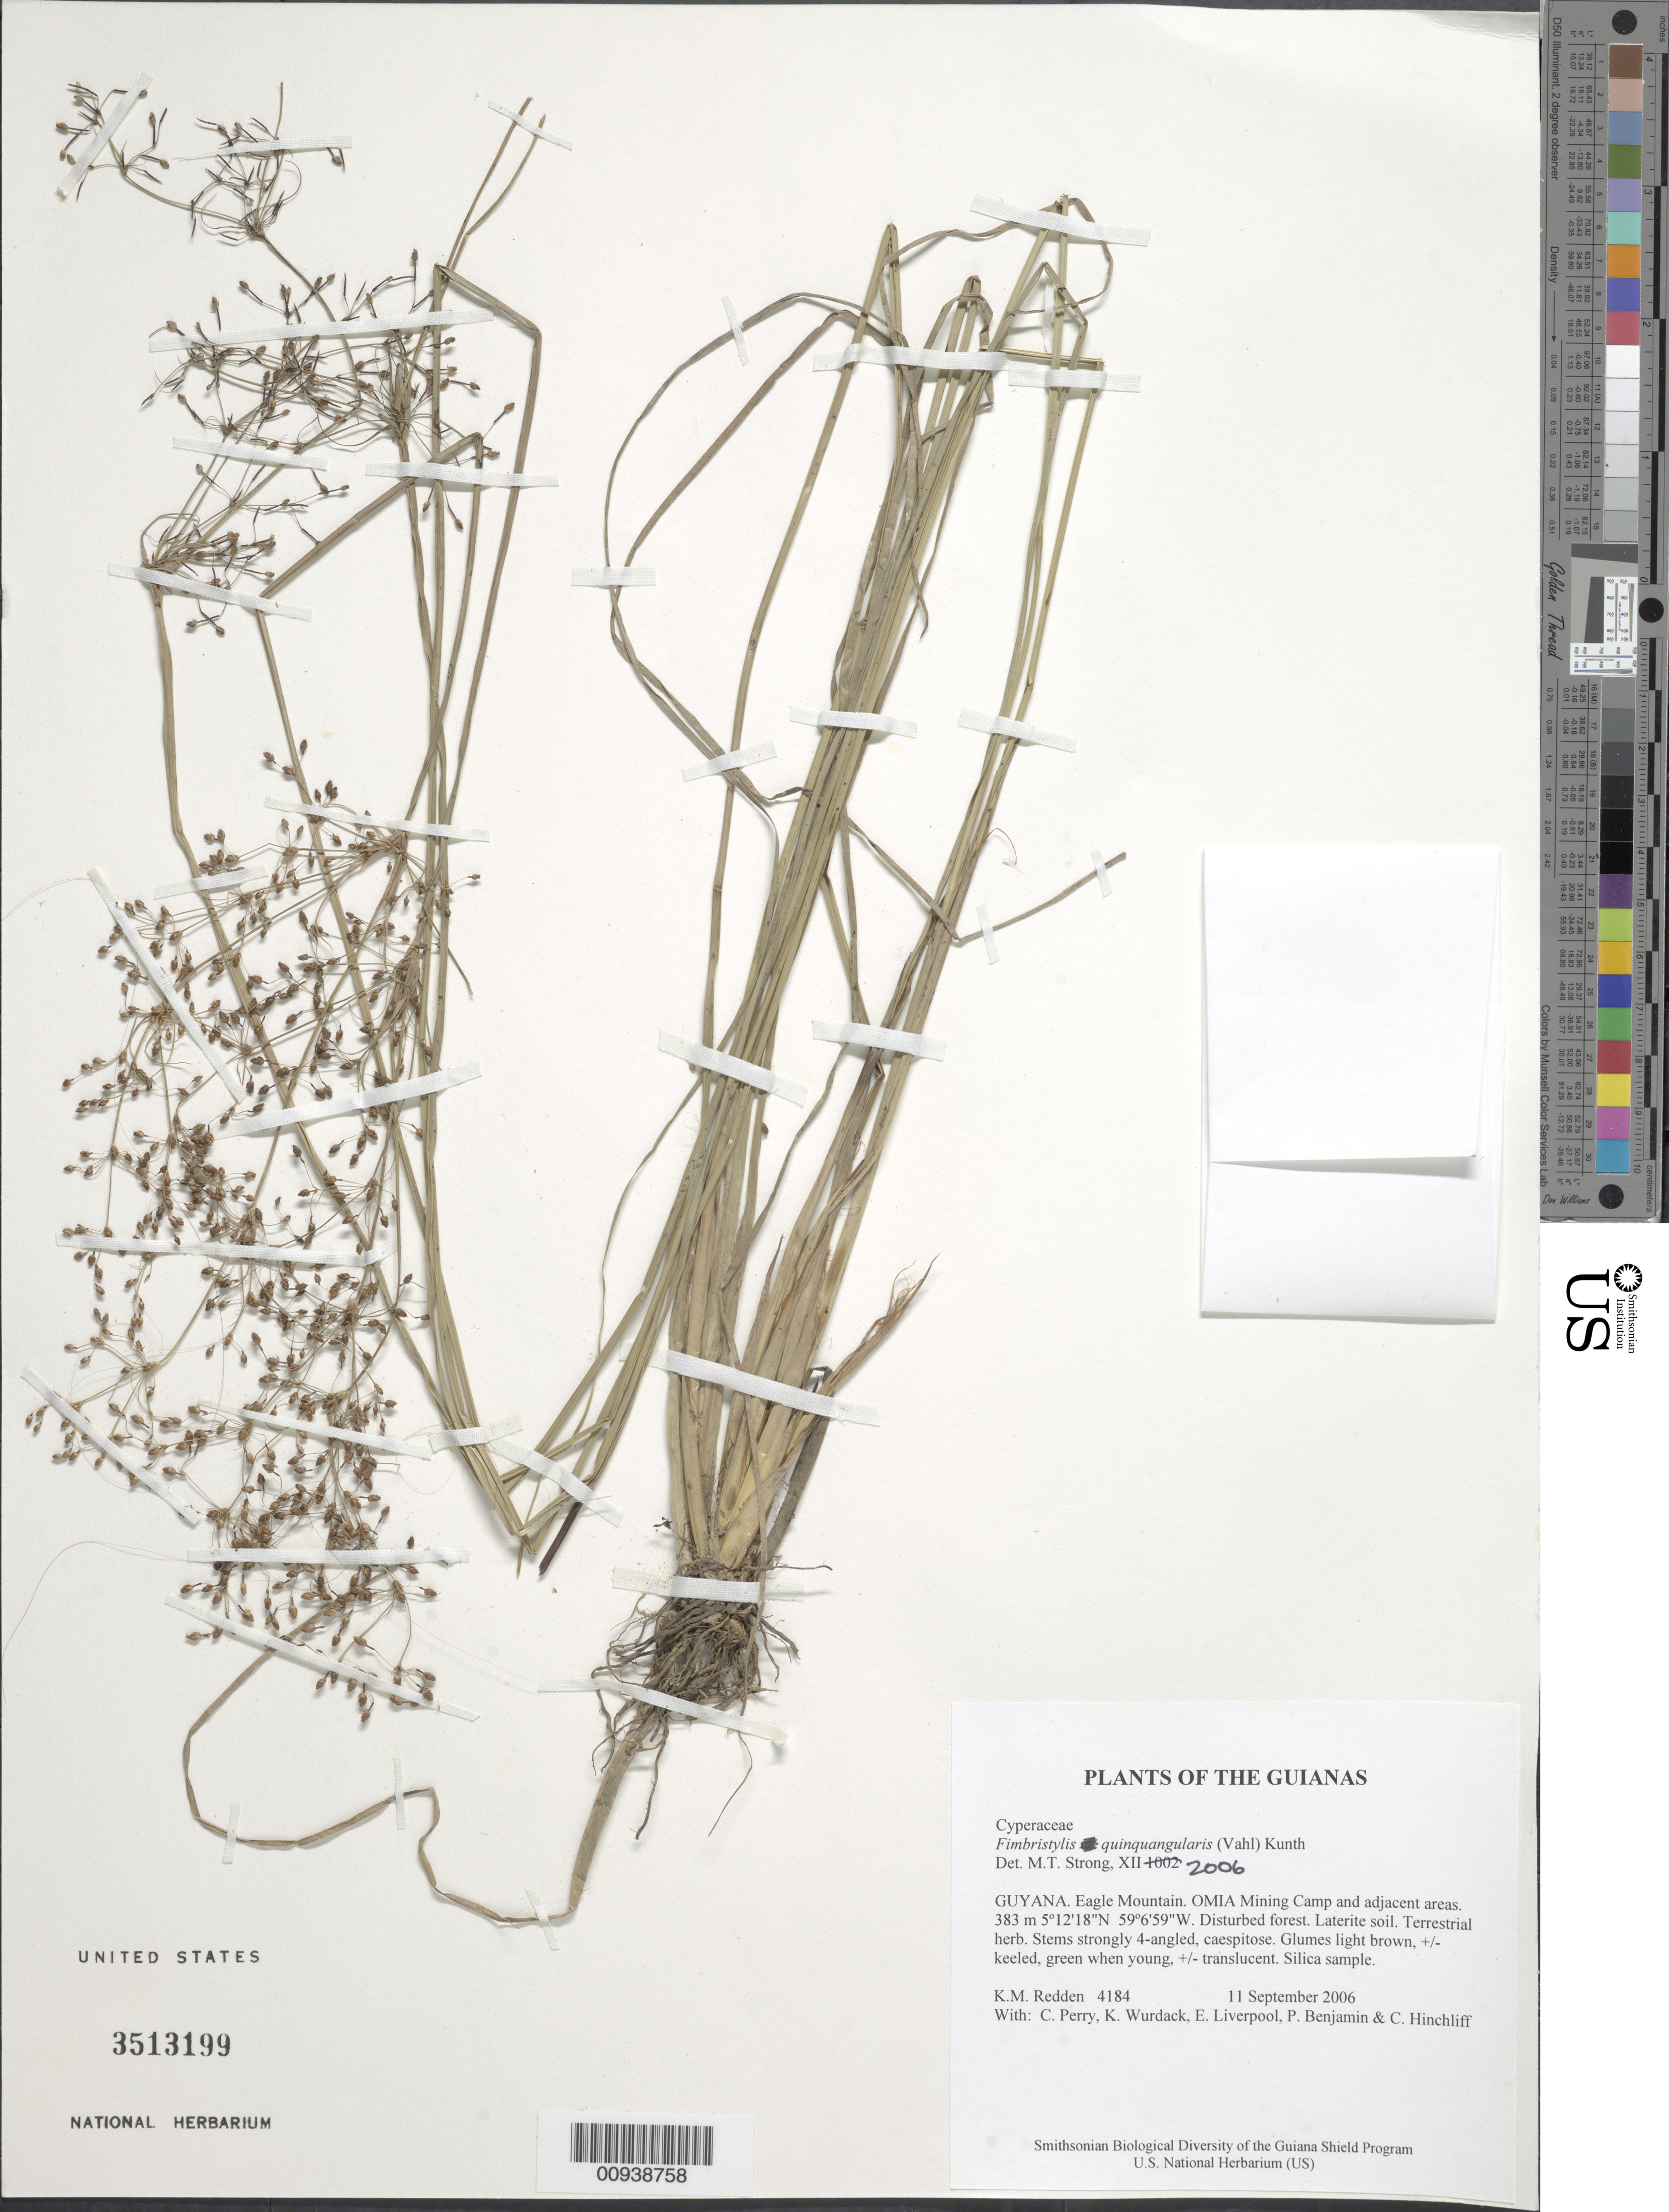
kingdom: Plantae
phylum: Tracheophyta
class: Liliopsida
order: Poales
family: Cyperaceae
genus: Fimbristylis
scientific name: Fimbristylis quinquangularis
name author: (Vahl) Kunth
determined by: Strong, M. T., (US), Smithsonian Institution - National Museum of Natural History (UNITED STATES)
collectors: K. M. Redden, C. Perry, K. Wurdack, E. Liverpool, P. Benjamin & C. E. Hinchliff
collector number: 4184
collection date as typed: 11 September 2006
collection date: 2006-09-11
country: Guyana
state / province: Potaro-Siparuni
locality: Eagle Mountain. OMIA Mining Camp and adjacent areas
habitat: Disturbed forest. Laterite soil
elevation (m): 383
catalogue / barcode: US 3513199